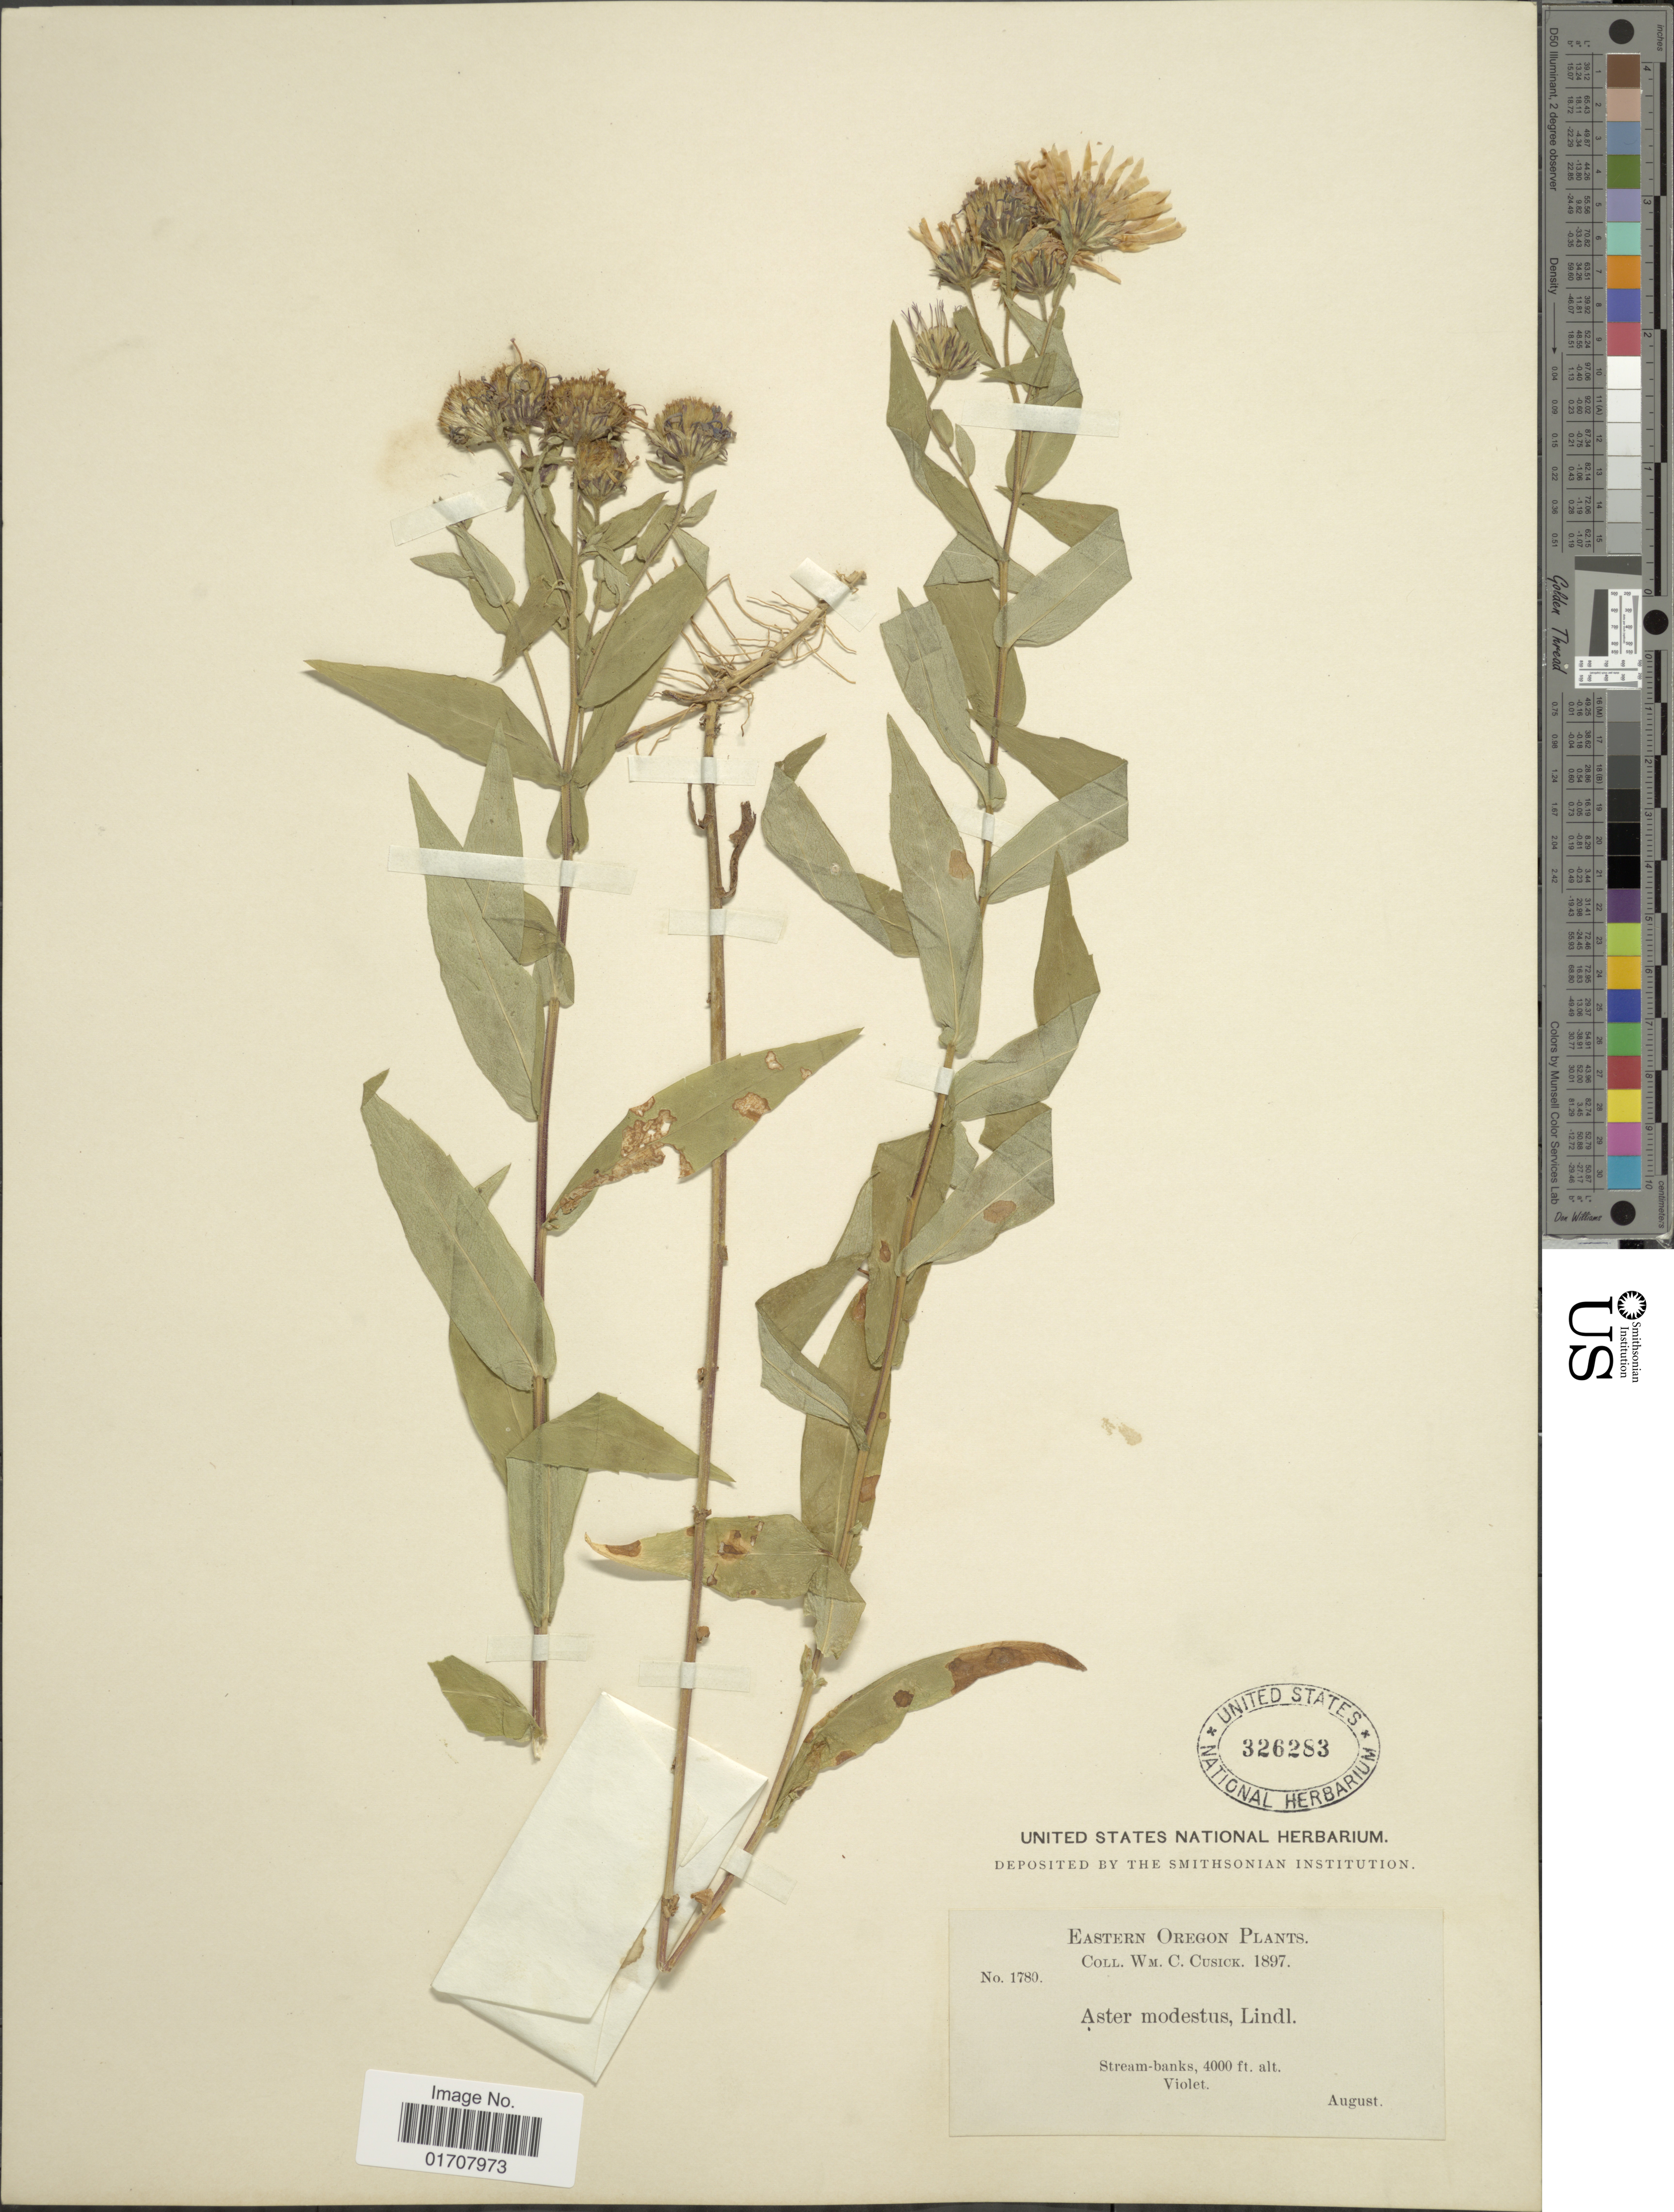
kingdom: Plantae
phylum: Tracheophyta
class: Magnoliopsida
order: Asterales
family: Asteraceae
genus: Canadanthus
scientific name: Canadanthus modestus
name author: (Lindl.) G.L. Nesom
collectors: W. C. Cusick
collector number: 1780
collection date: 1897-08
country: United States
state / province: Oregon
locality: Eastern Oregon, stream-banks, Violet.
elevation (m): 1219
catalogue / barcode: US 326283